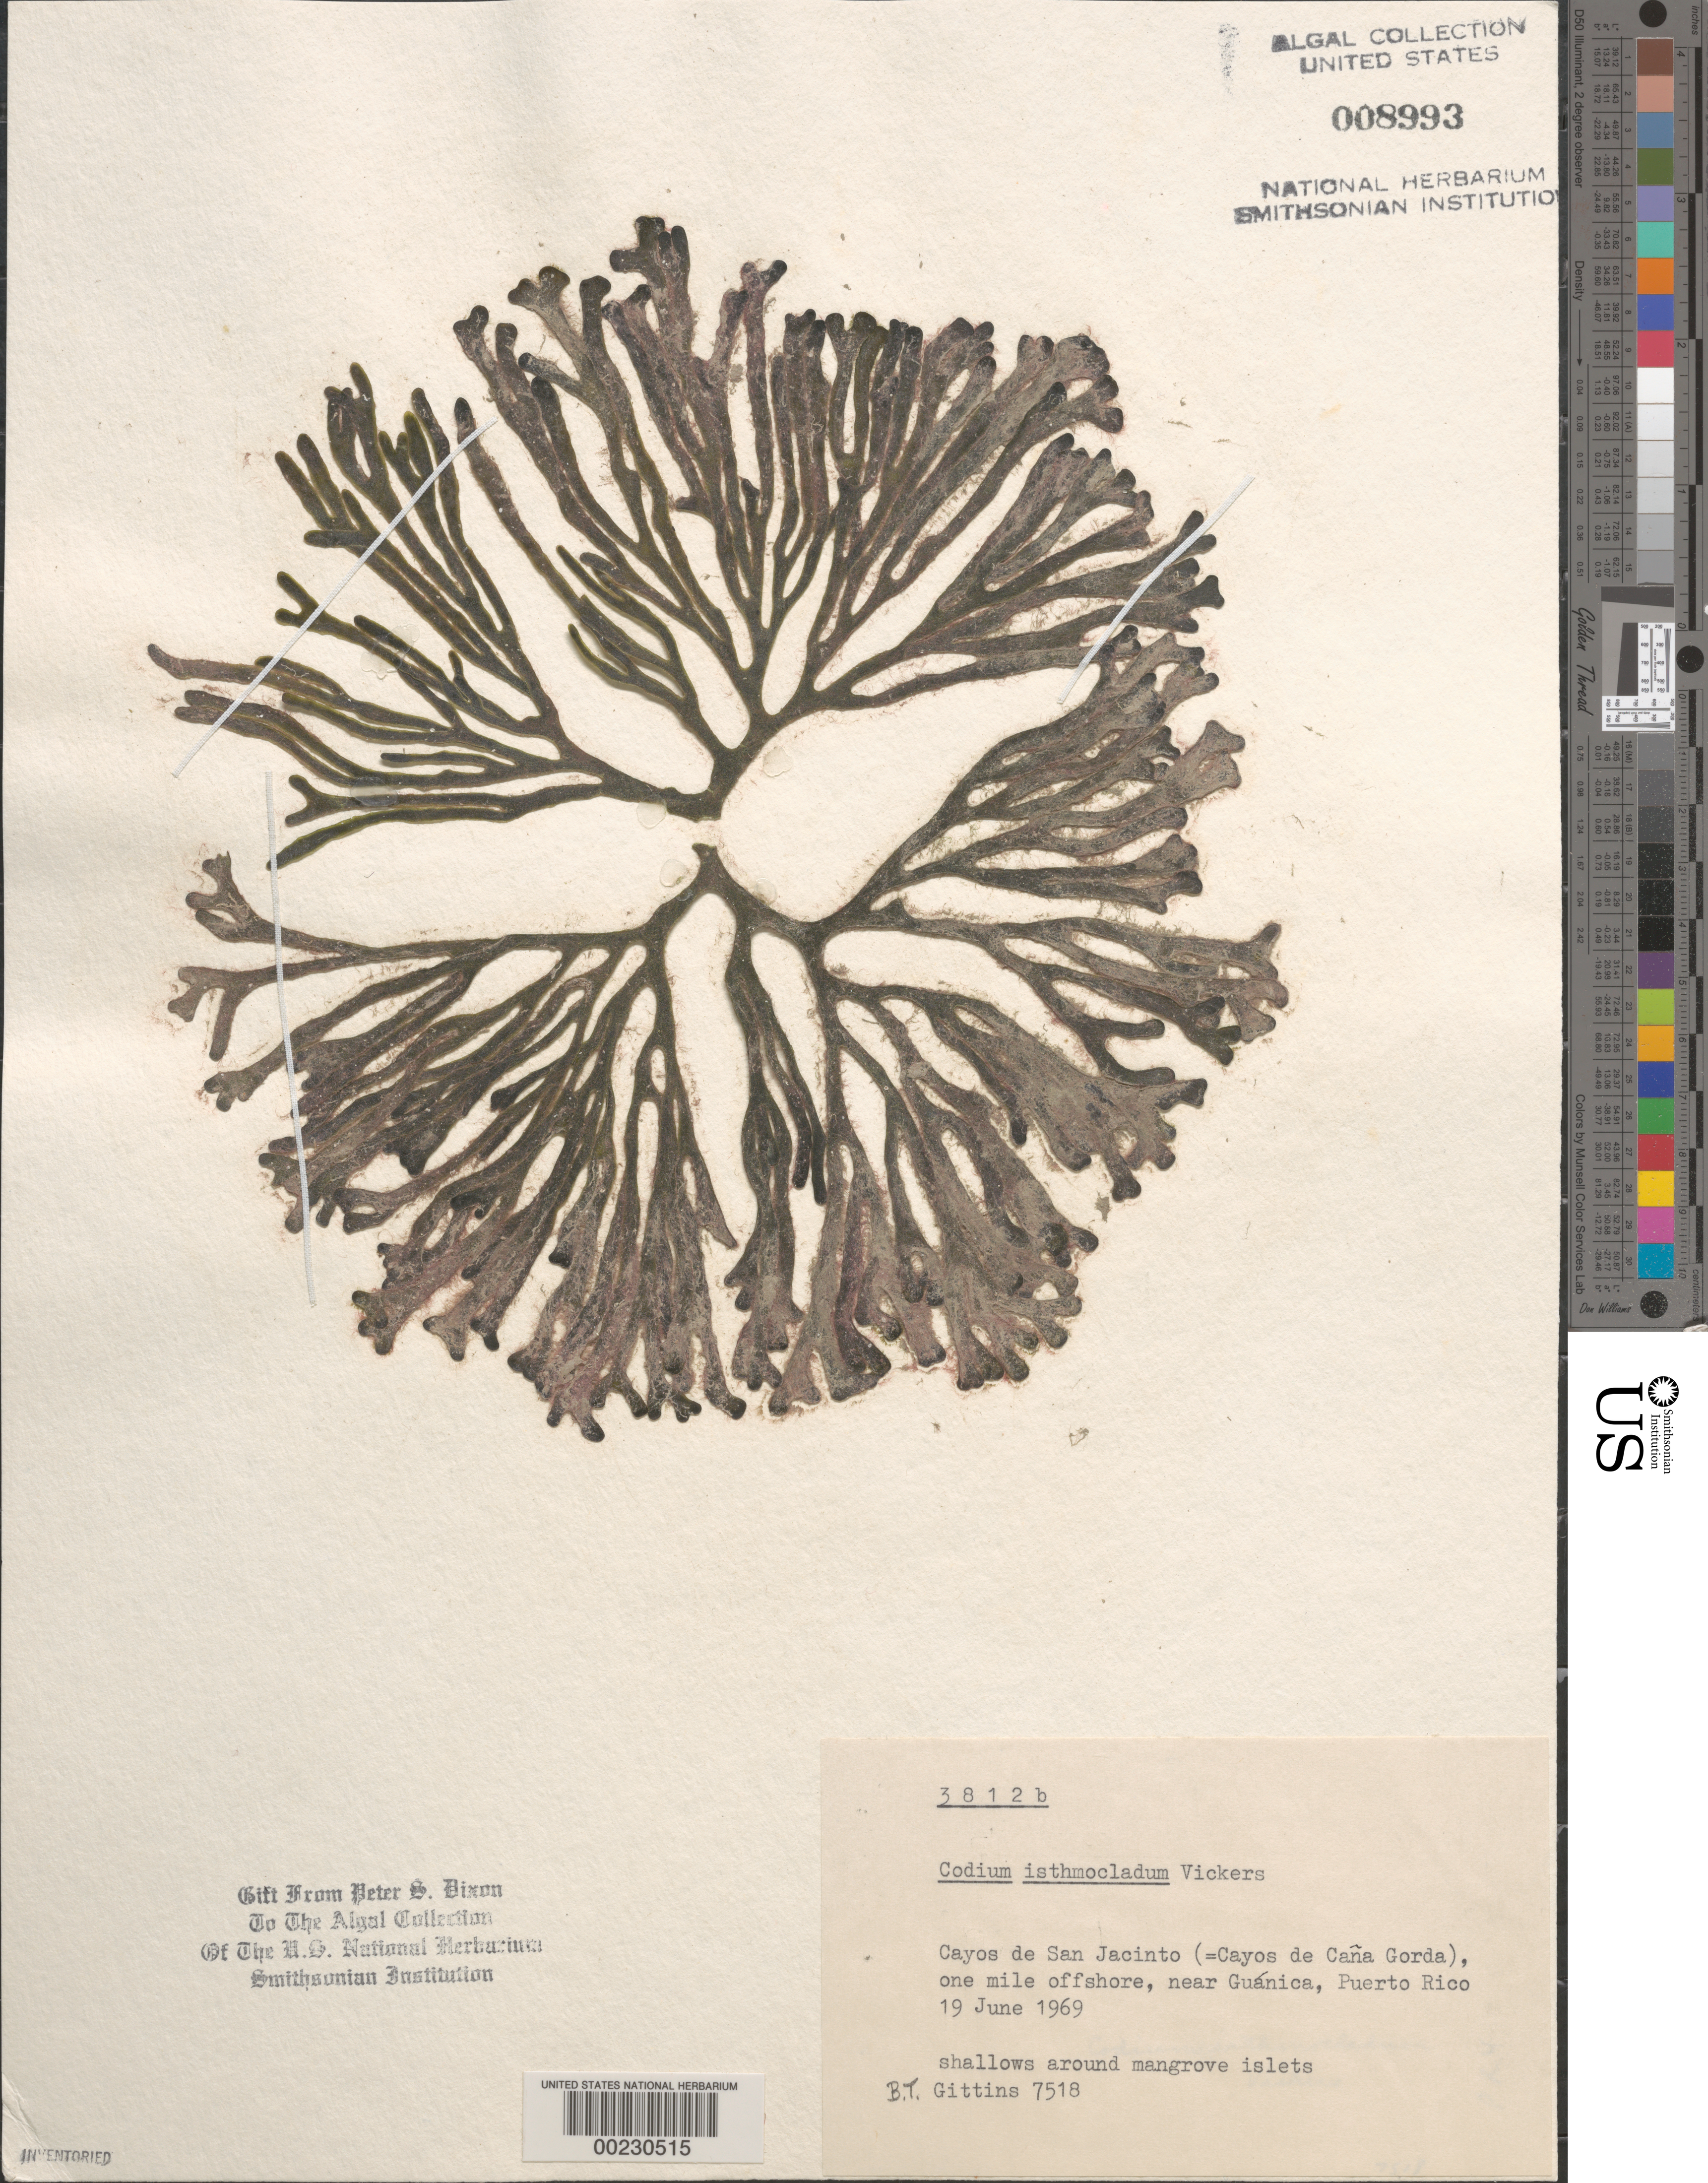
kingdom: Plantae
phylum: Chlorophyta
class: Ulvophyceae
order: Bryopsidales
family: Codiaceae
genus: Codium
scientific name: Codium isthmocladum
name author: Vickers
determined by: Dixon, P. S.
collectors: B. Gittins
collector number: BTG 7518 & PSD 3812B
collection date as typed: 19 Jun 1969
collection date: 1969-06-19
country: Puerto Rico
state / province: Guanica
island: Cayos de San Jacinto (Cayos de Cana Gorda)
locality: Near Guanica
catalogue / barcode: US 8993